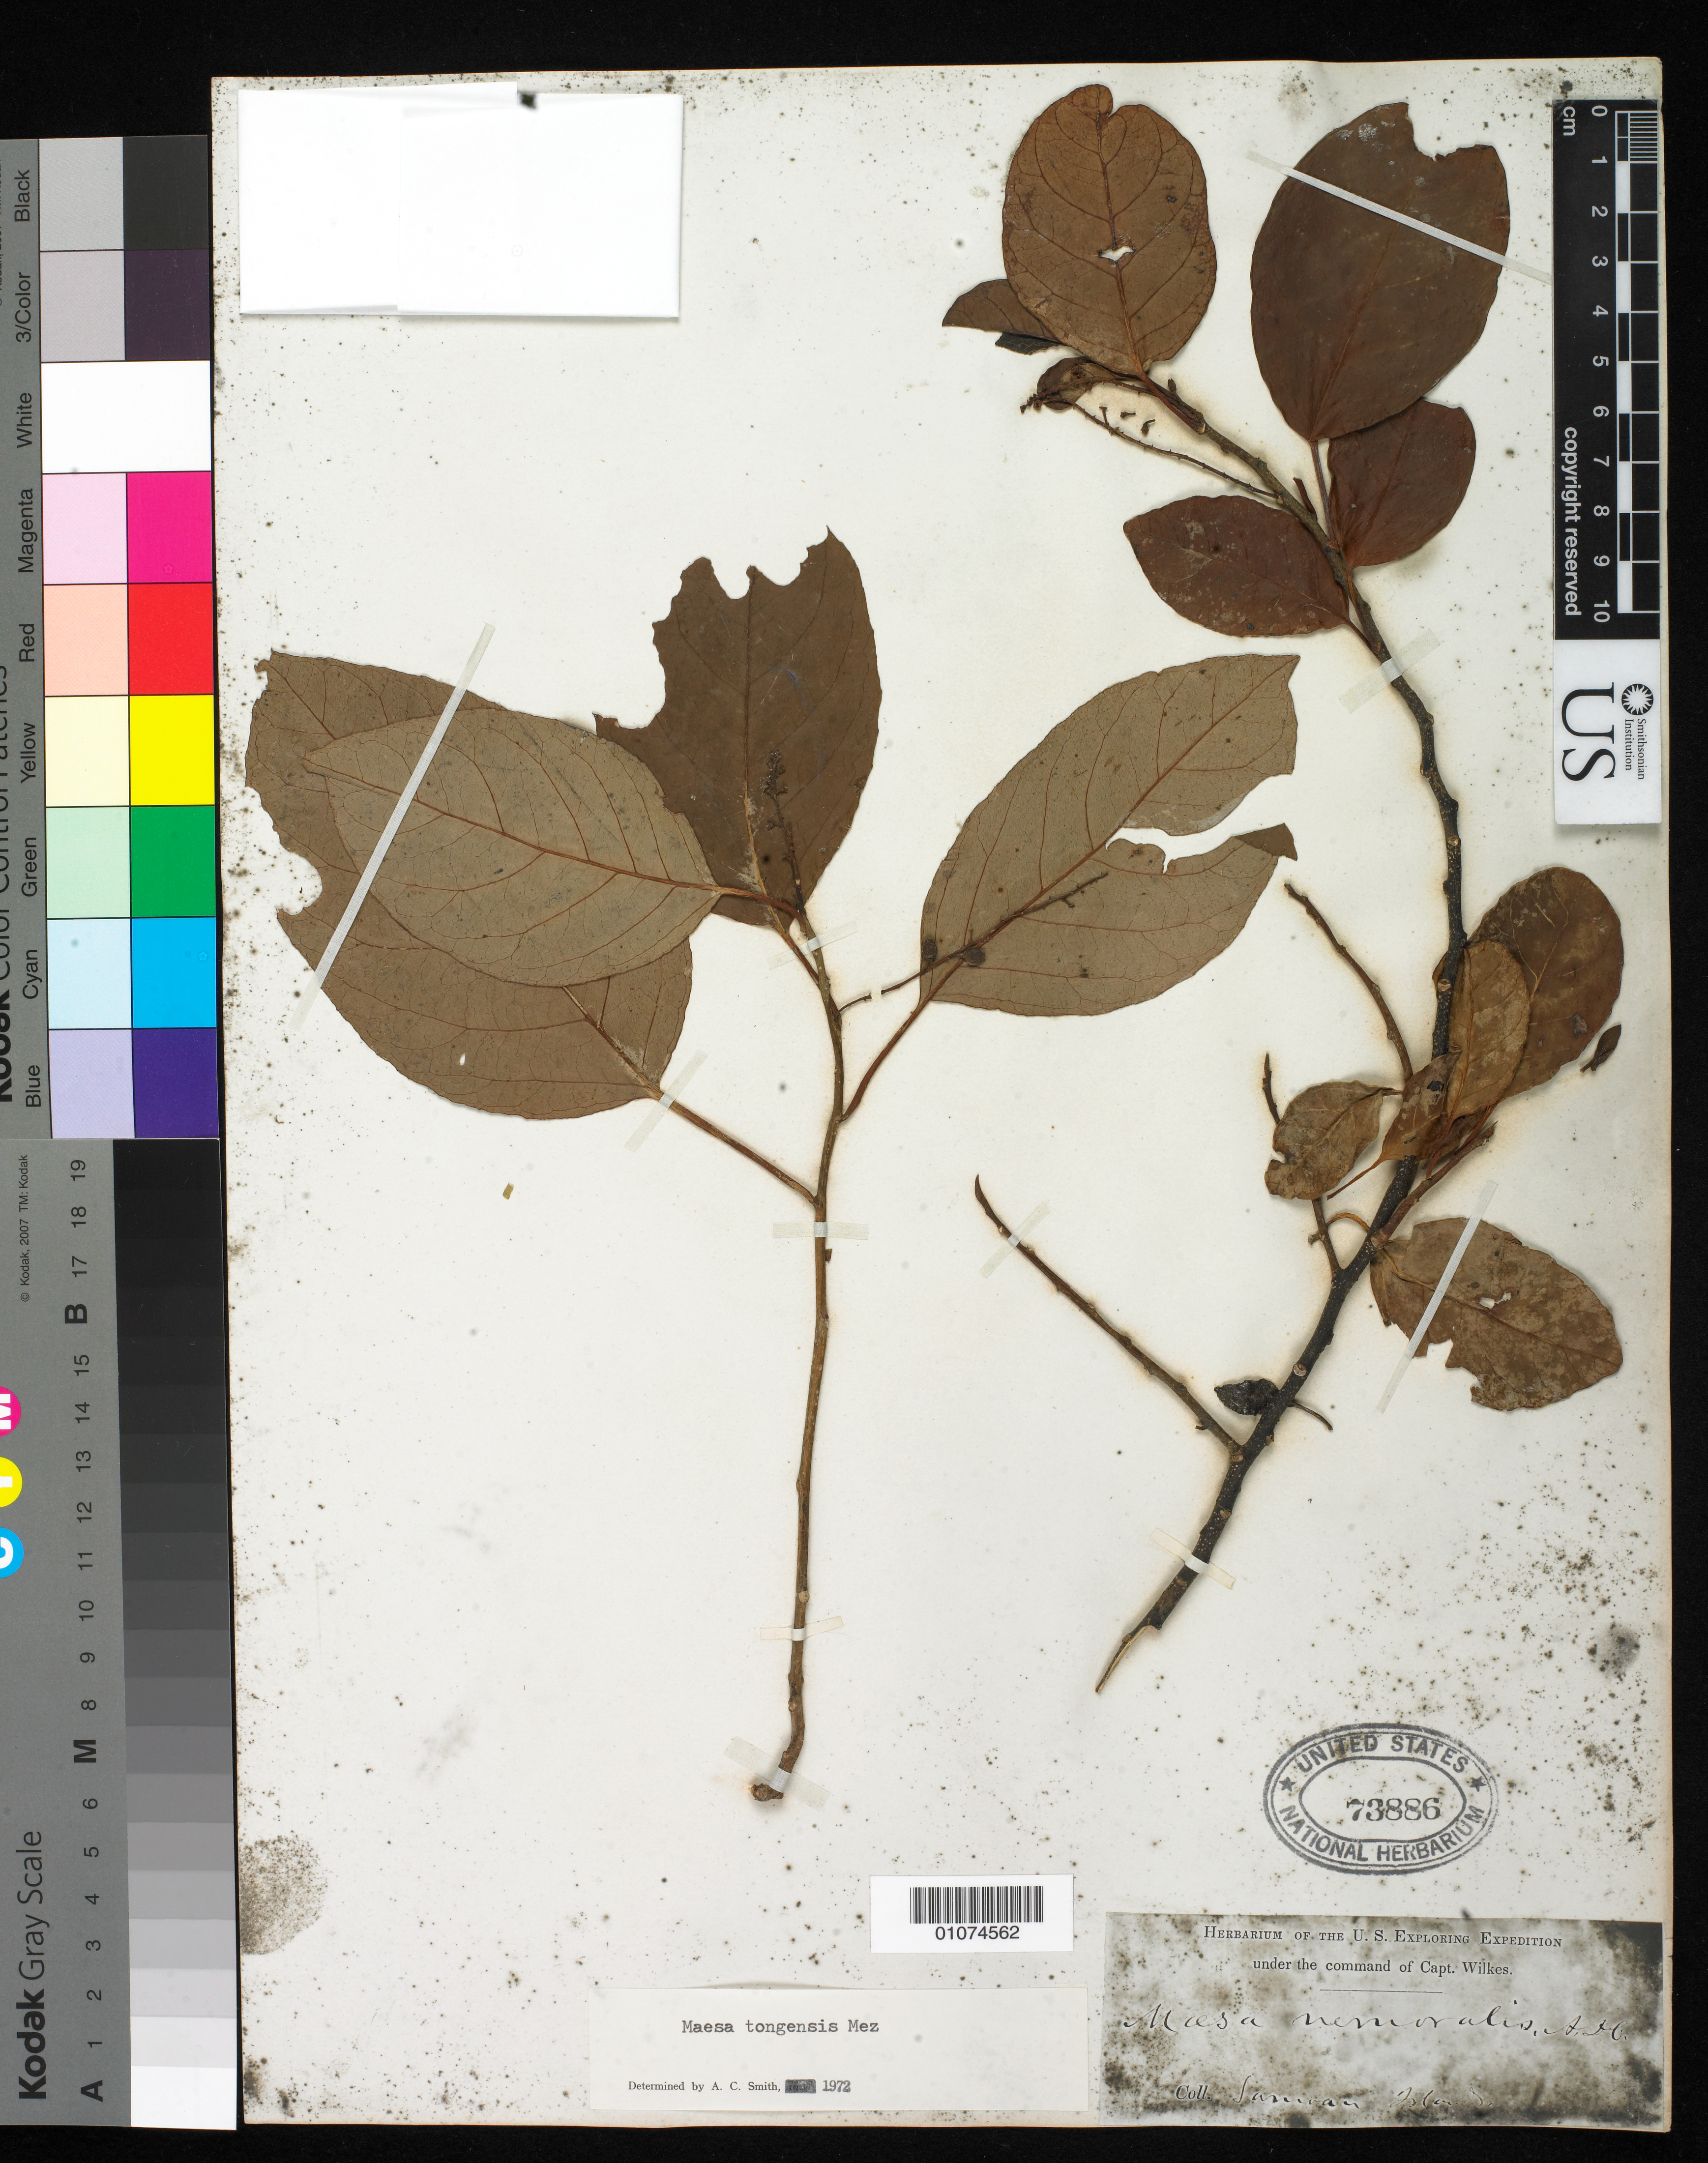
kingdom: Plantae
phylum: Tracheophyta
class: Magnoliopsida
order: Ericales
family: Primulaceae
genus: Maesa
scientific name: Maesa tongensis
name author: Mez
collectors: Wilkes Explor. Exped.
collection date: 1838/1842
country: American Samoa / Samoa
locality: Samoan Islands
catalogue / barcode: US 73886